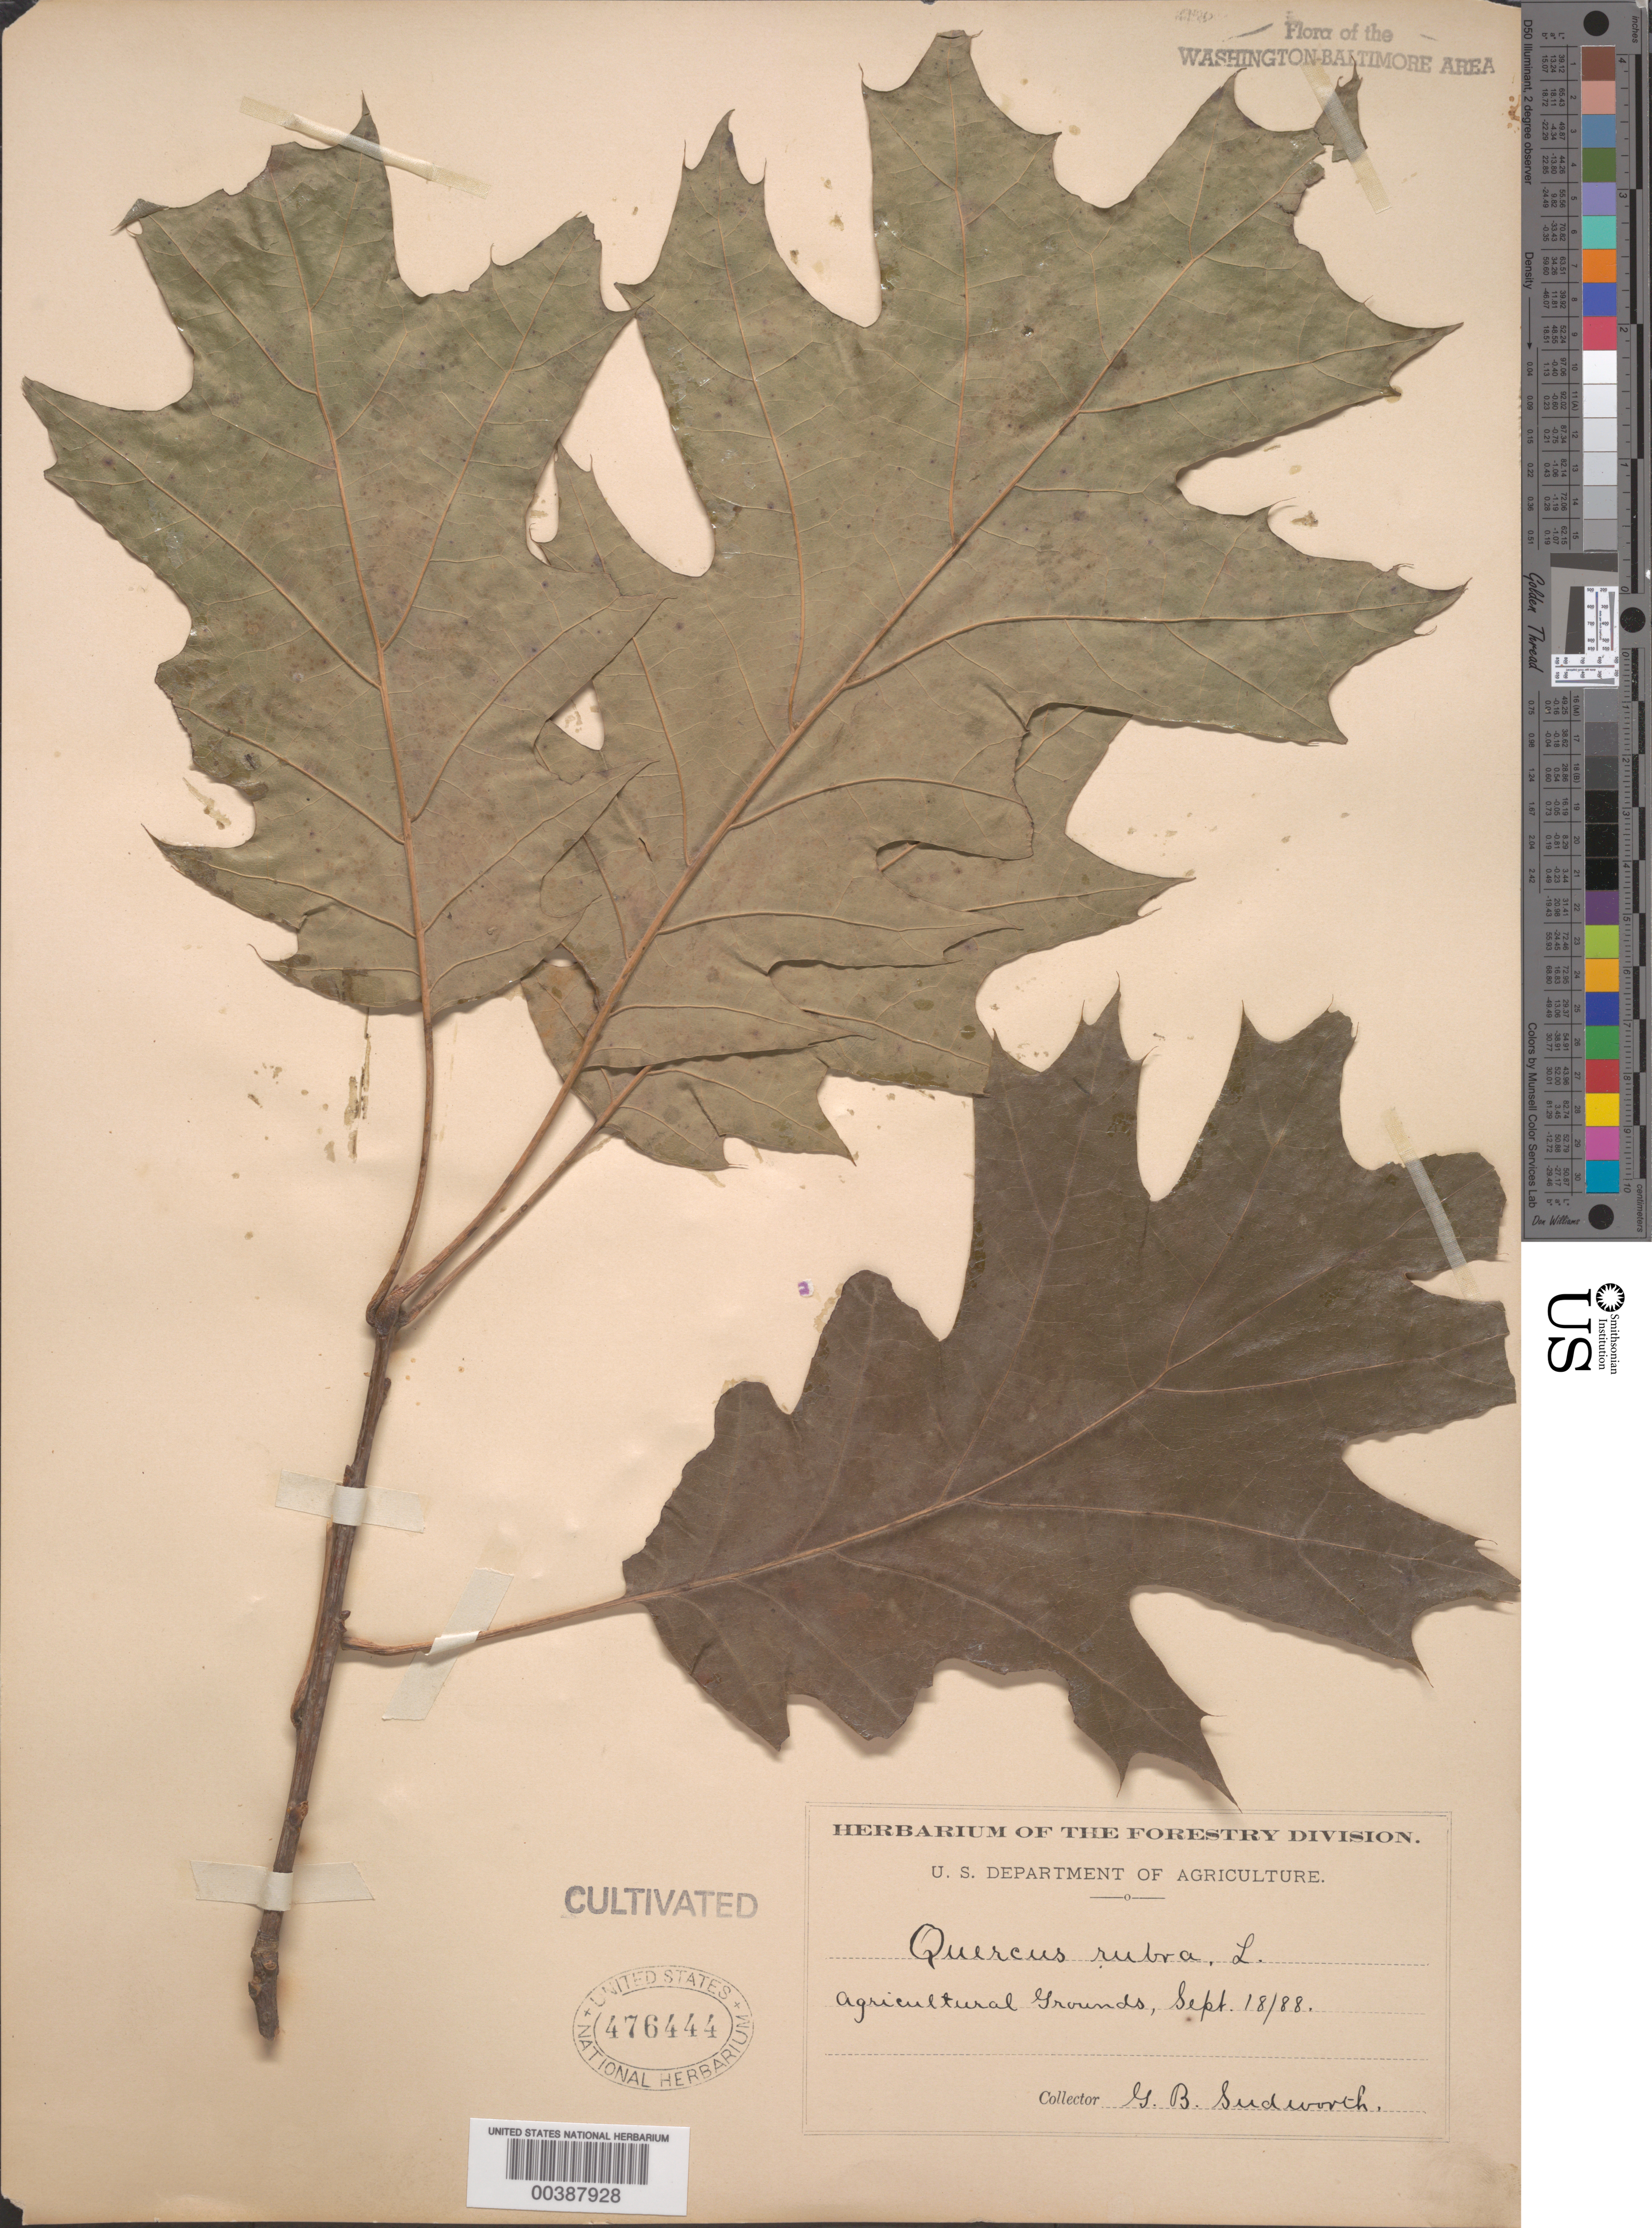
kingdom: Plantae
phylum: Tracheophyta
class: Magnoliopsida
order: Fagales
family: Fagaceae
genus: Quercus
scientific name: Quercus rubra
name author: L.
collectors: G. B. Sudworth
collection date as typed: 18 Sep 1888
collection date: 1888-09-18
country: United States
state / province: District of Columbia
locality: Agricultural grounds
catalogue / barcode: US 476444